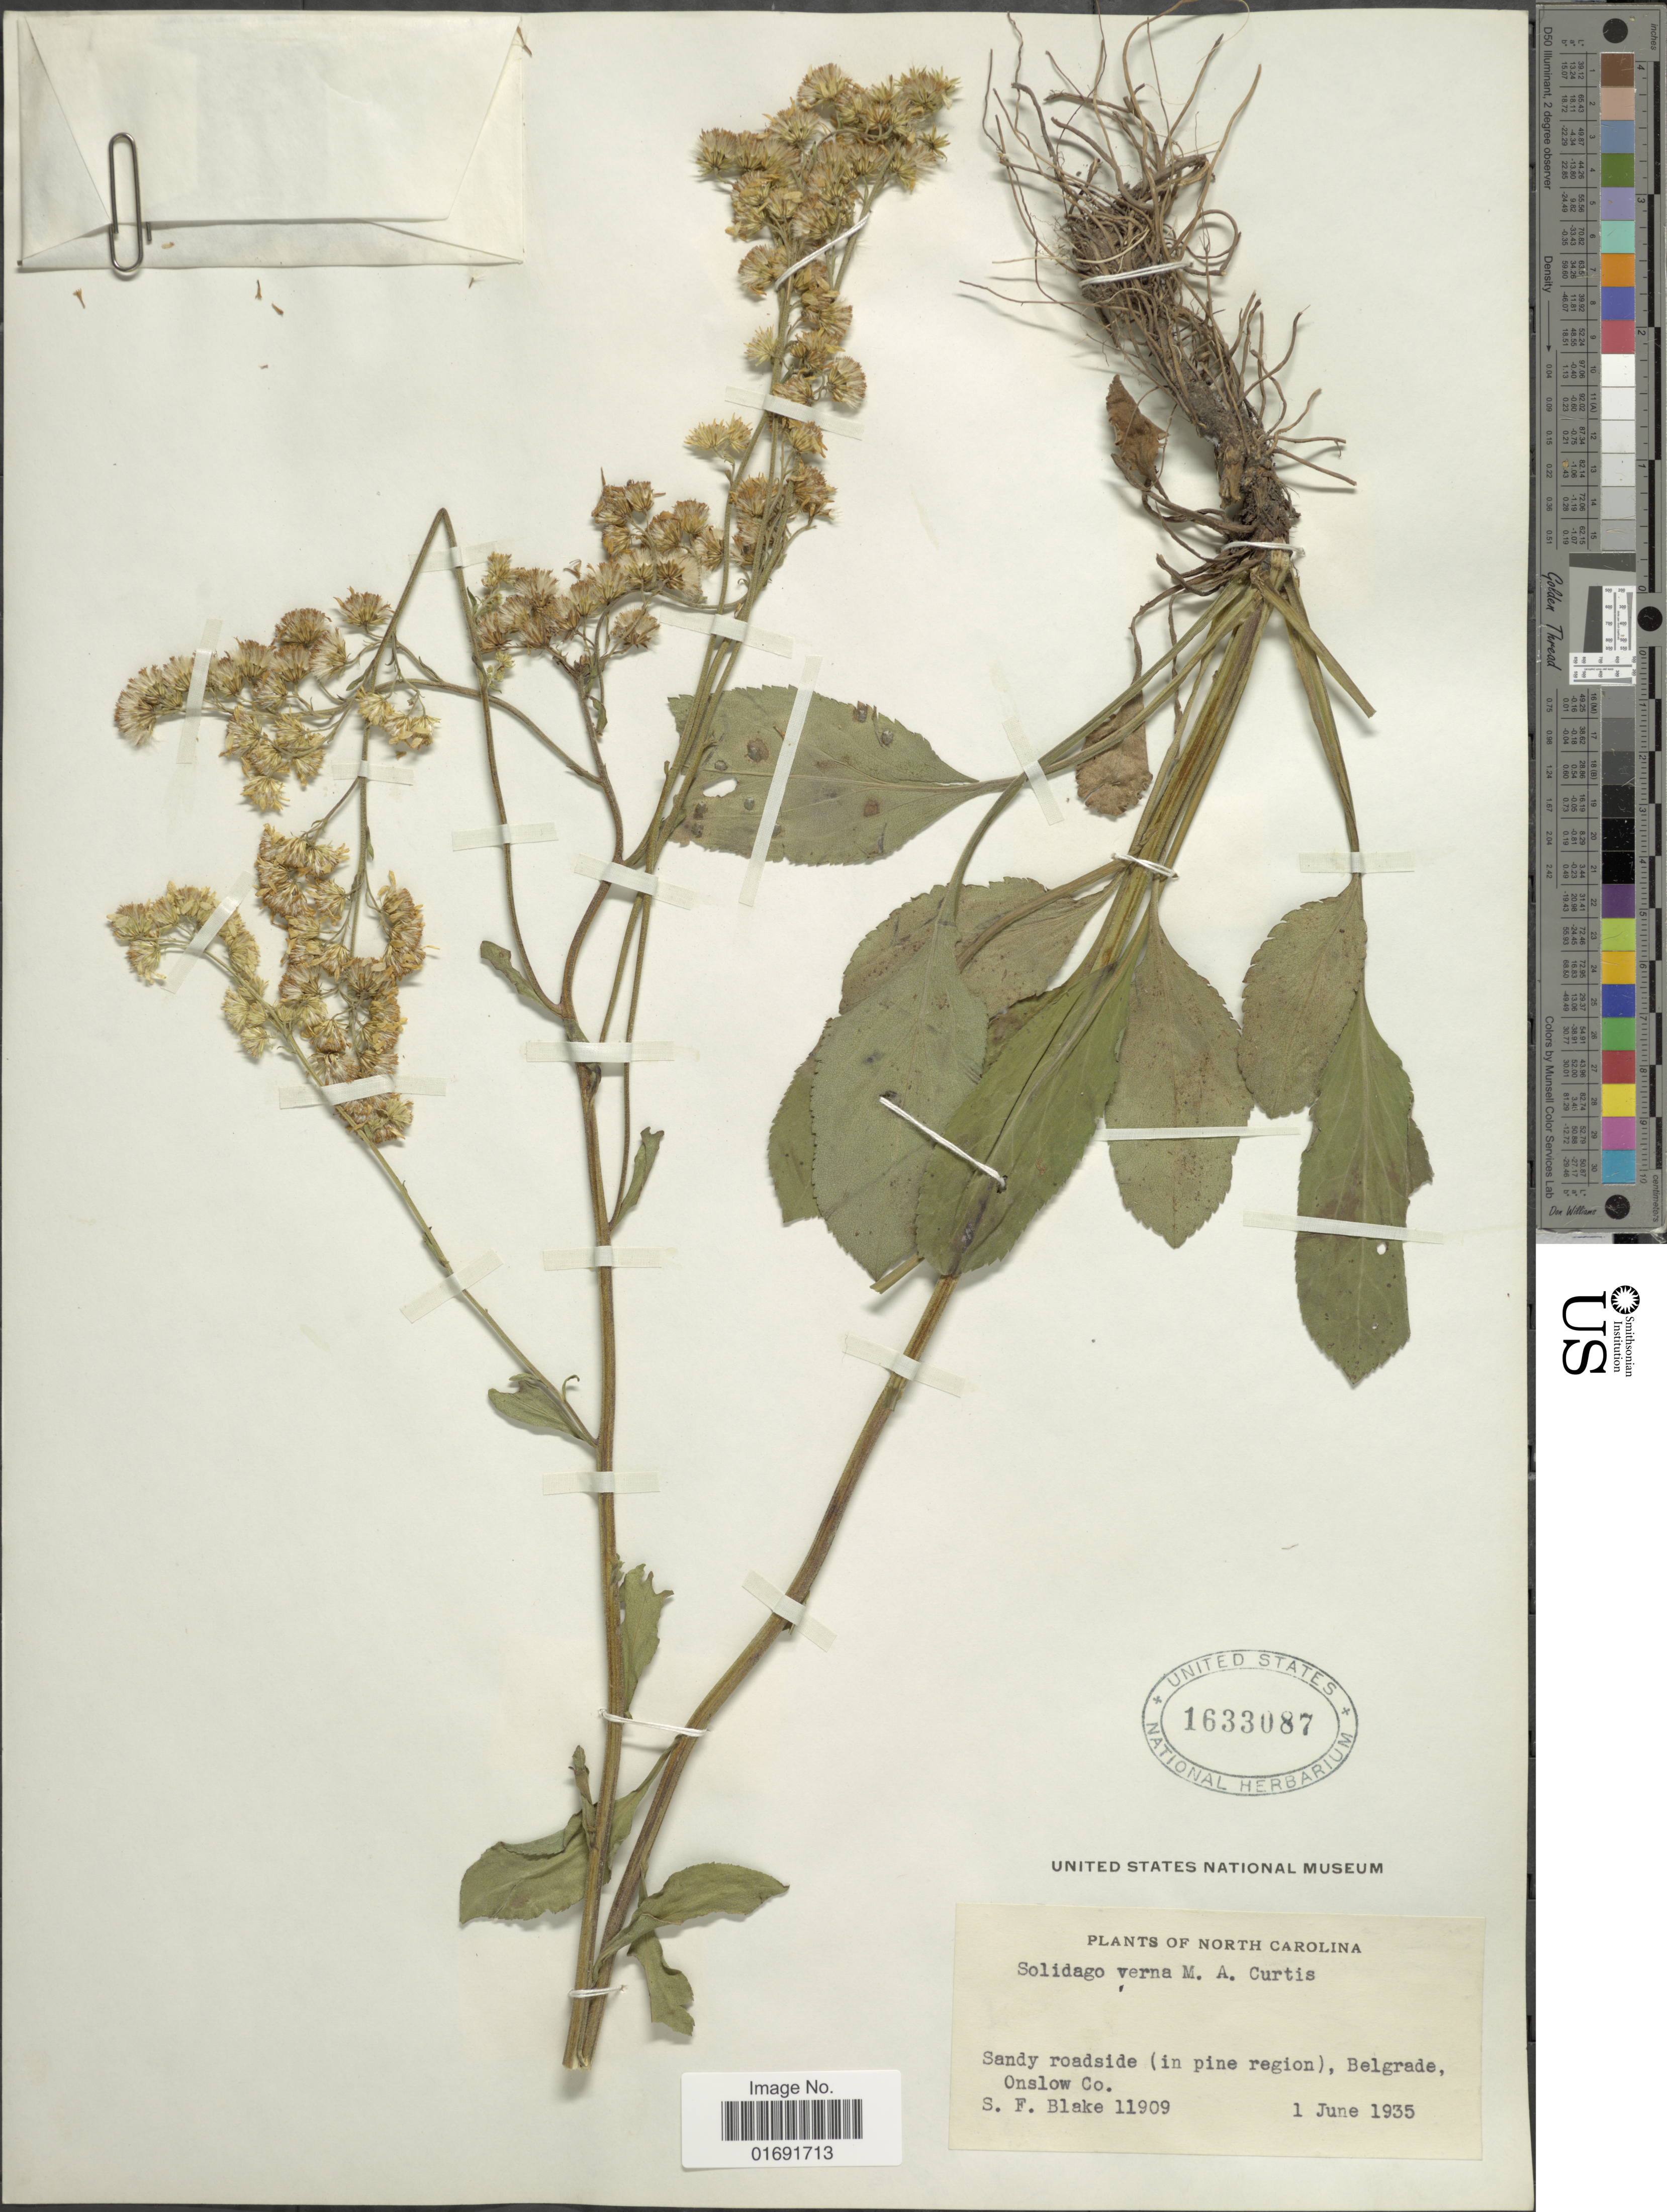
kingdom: Plantae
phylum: Tracheophyta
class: Magnoliopsida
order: Asterales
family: Asteraceae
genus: Solidago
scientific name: Solidago verna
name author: M.A. Curtis ex Torr. & A. Gray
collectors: S. Blake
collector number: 11909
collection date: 1935-06-01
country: United States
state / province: North Carolina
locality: Sandy roadside (in pine region), Belgrade, Onslow Co.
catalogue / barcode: US 1633087